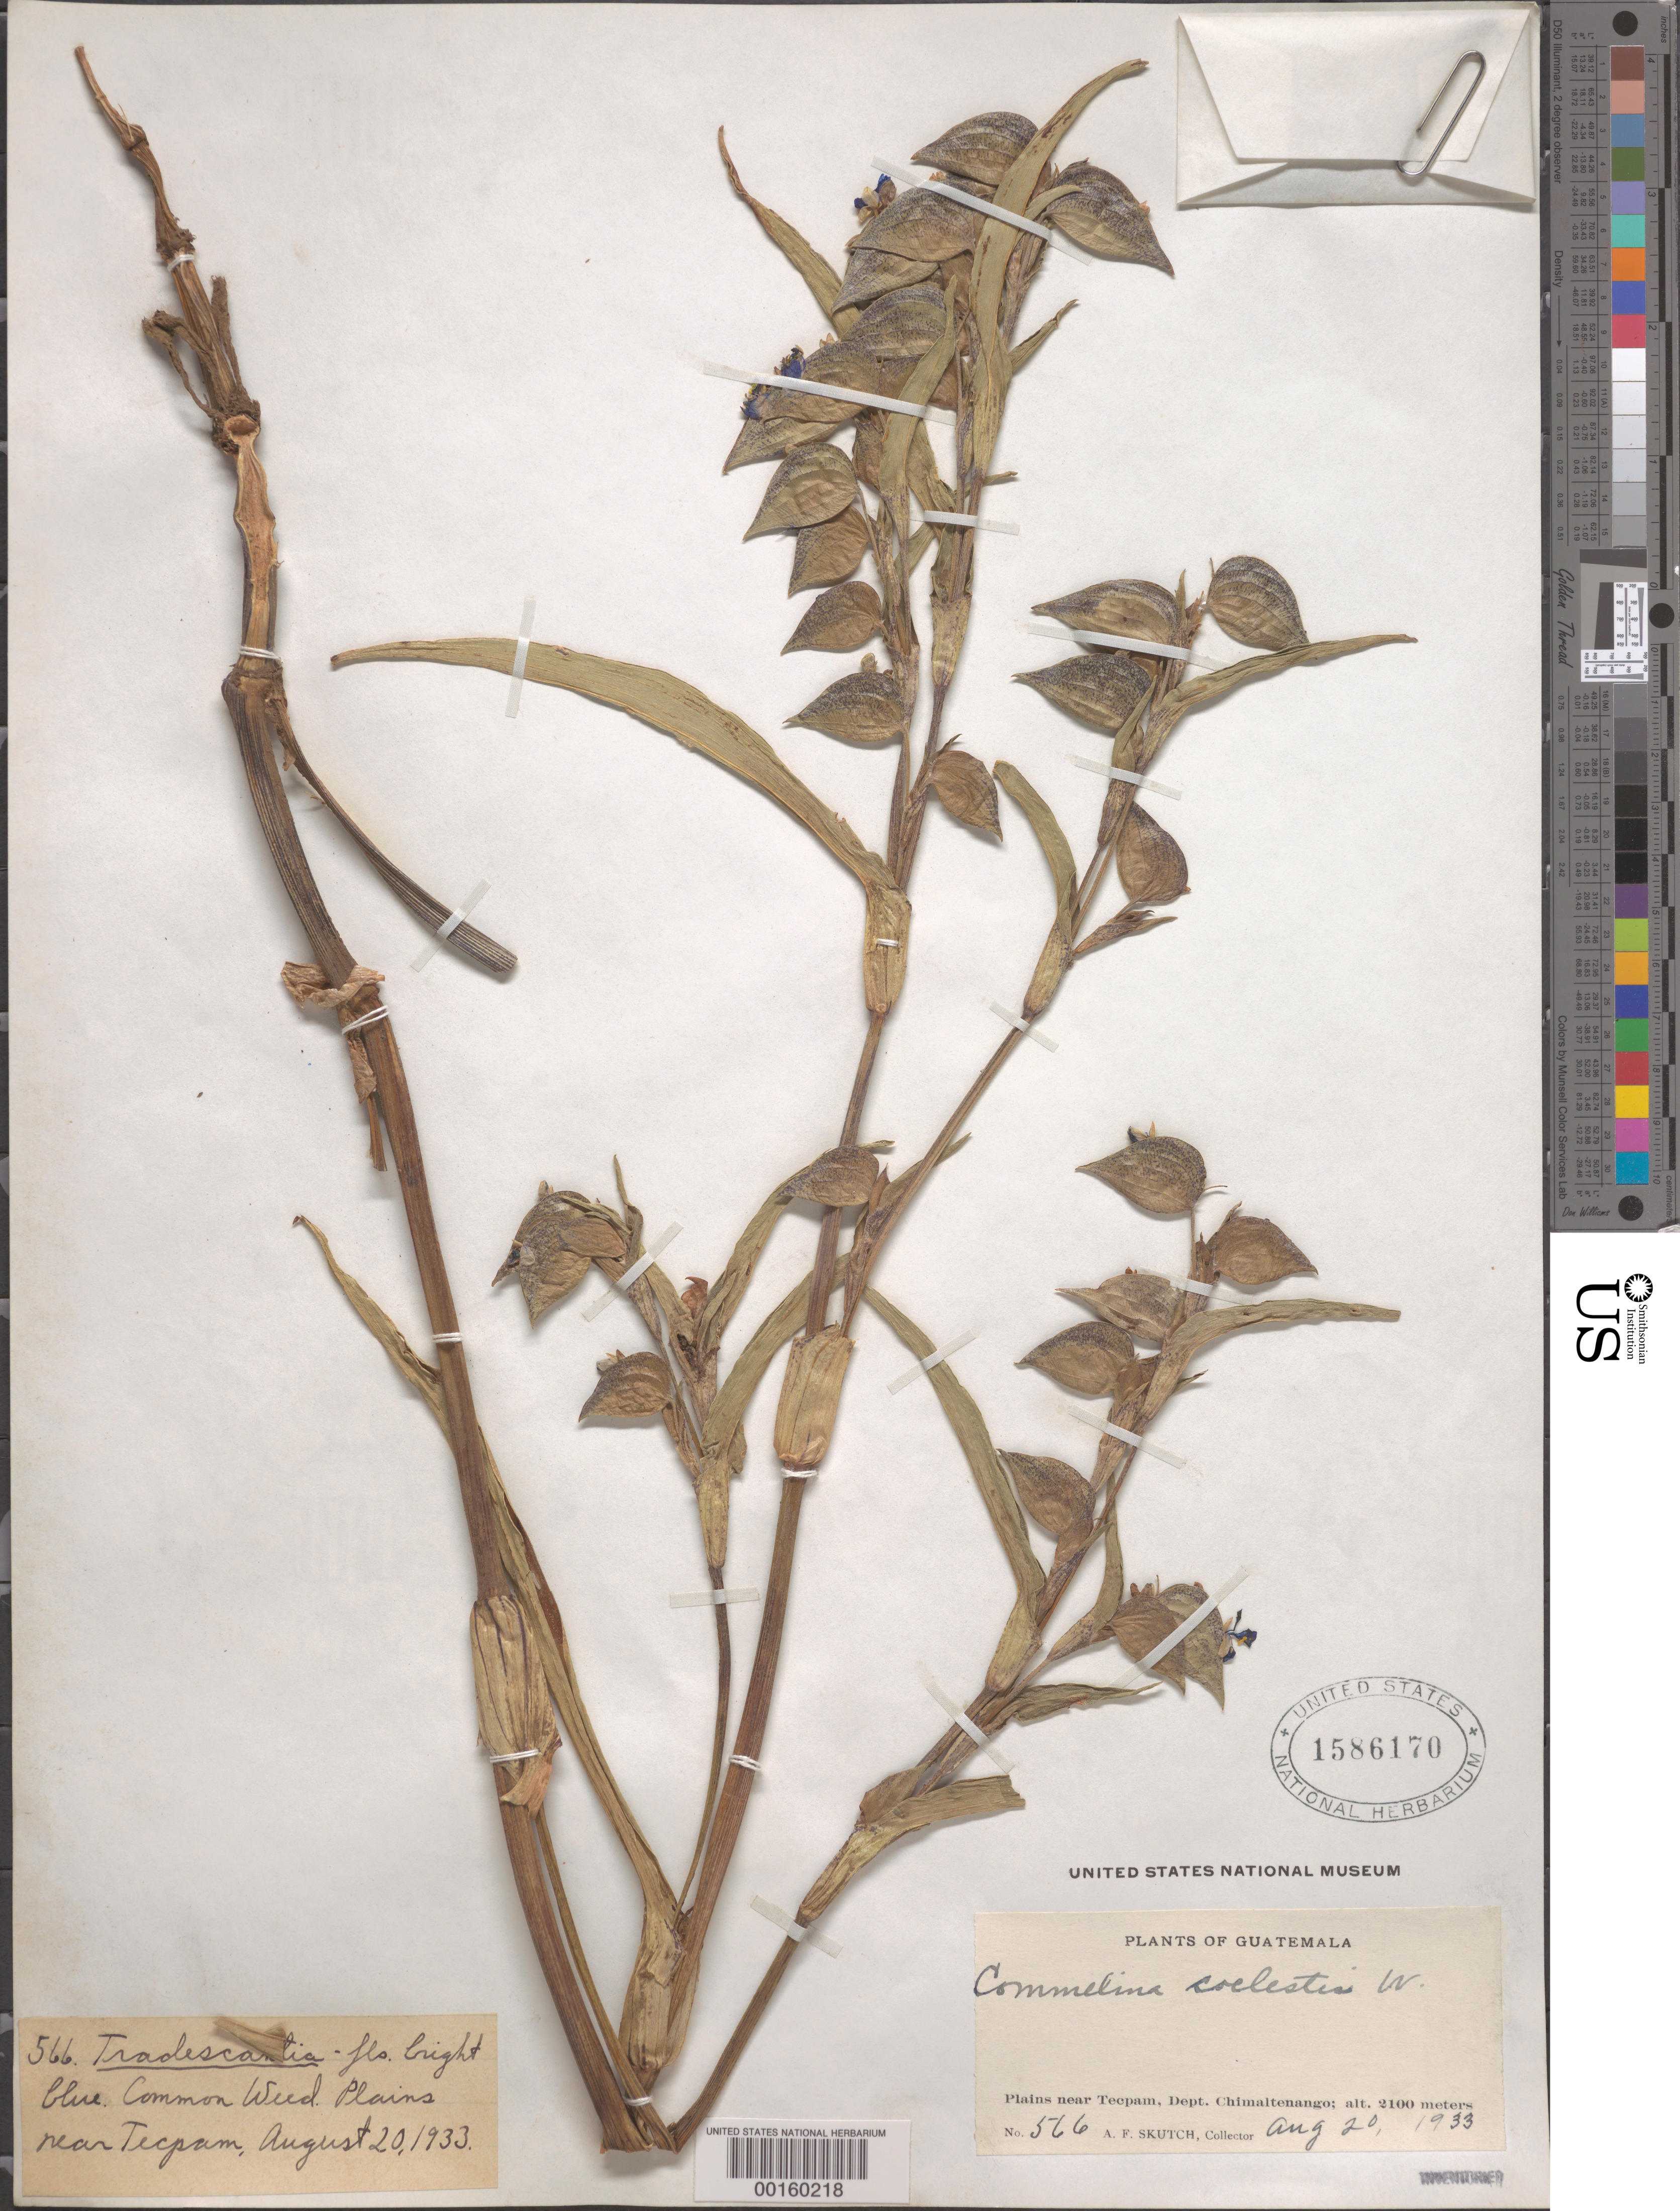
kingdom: Plantae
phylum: Tracheophyta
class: Liliopsida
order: Commelinales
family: Commelinaceae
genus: Commelina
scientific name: Commelina coelestis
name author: Willd.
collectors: A. F. Skutch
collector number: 566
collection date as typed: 20 Aug 1933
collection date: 1933-08-20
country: Guatemala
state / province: Chimaltenango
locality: Plains near Tecpan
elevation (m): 641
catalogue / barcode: US 1586170